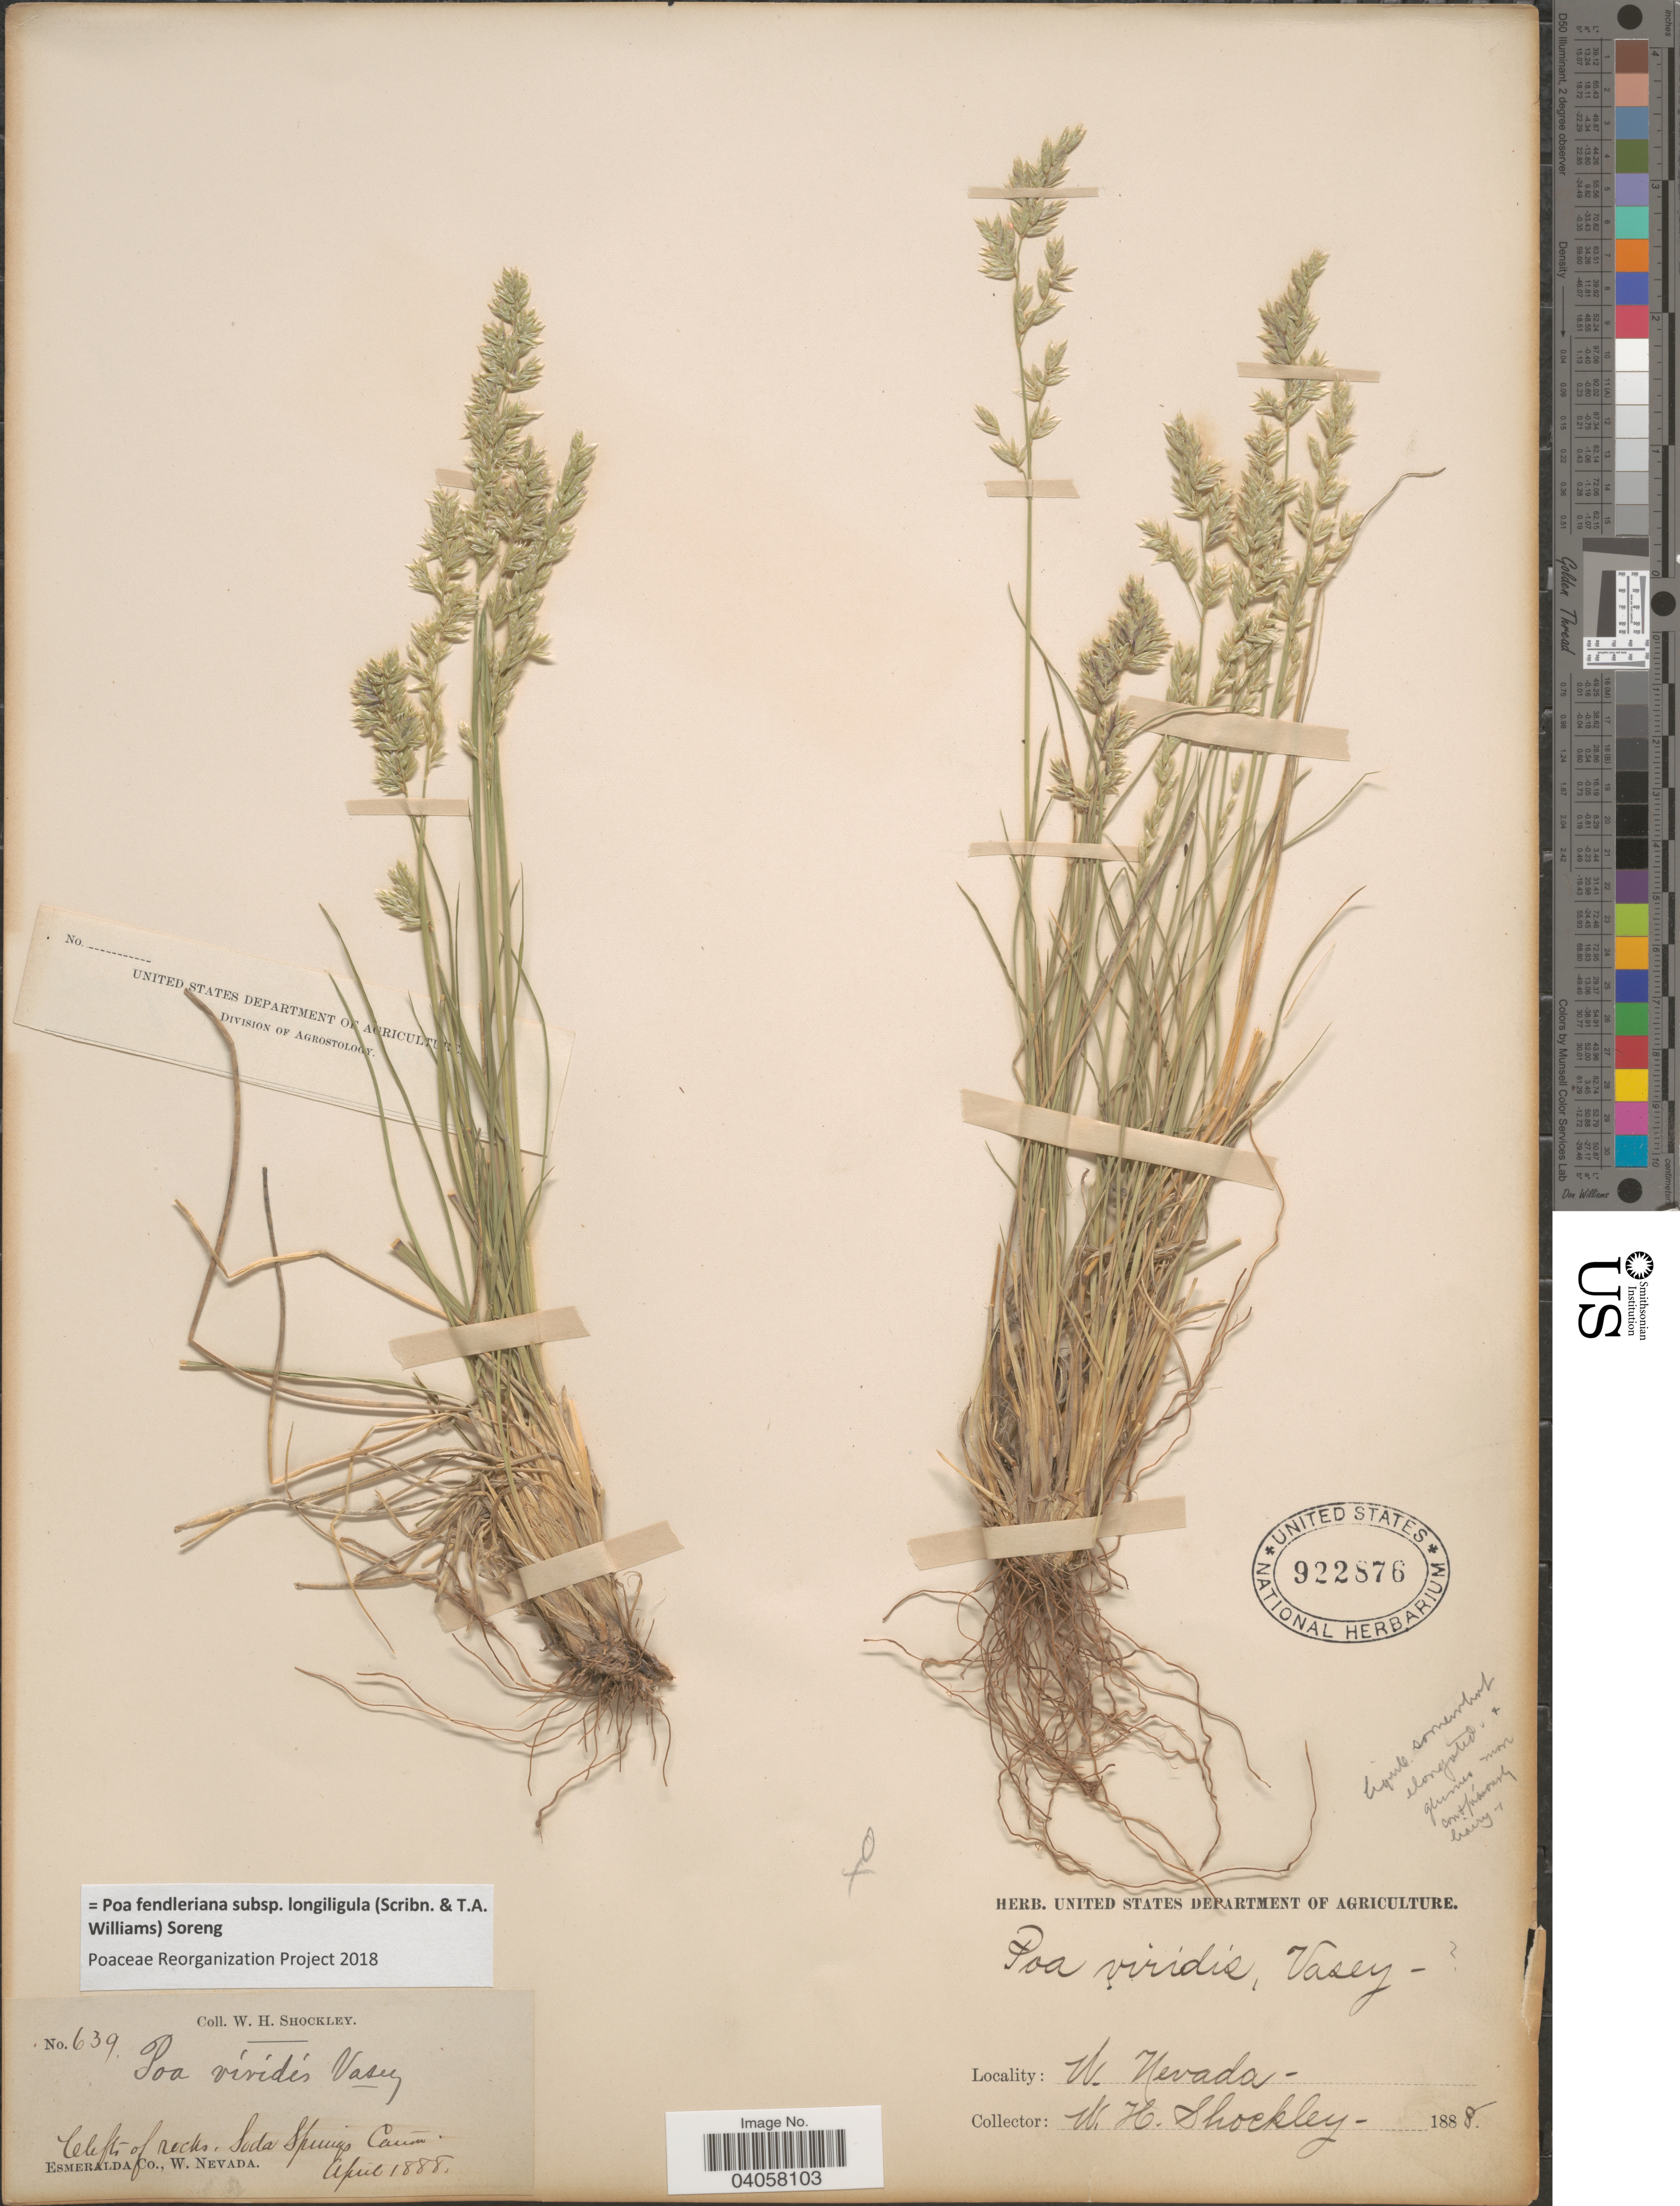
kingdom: Plantae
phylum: Tracheophyta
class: Liliopsida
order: Poales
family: Poaceae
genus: Poa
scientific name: Poa fendleriana subsp. longiligula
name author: (Scribn. & T.A. Williams) Soreng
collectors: W. Shockley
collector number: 639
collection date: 1888-04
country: United States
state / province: Nevada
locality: Soda Springs Cañon. Esmeralda Co., W. Nevada.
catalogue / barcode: US 922876